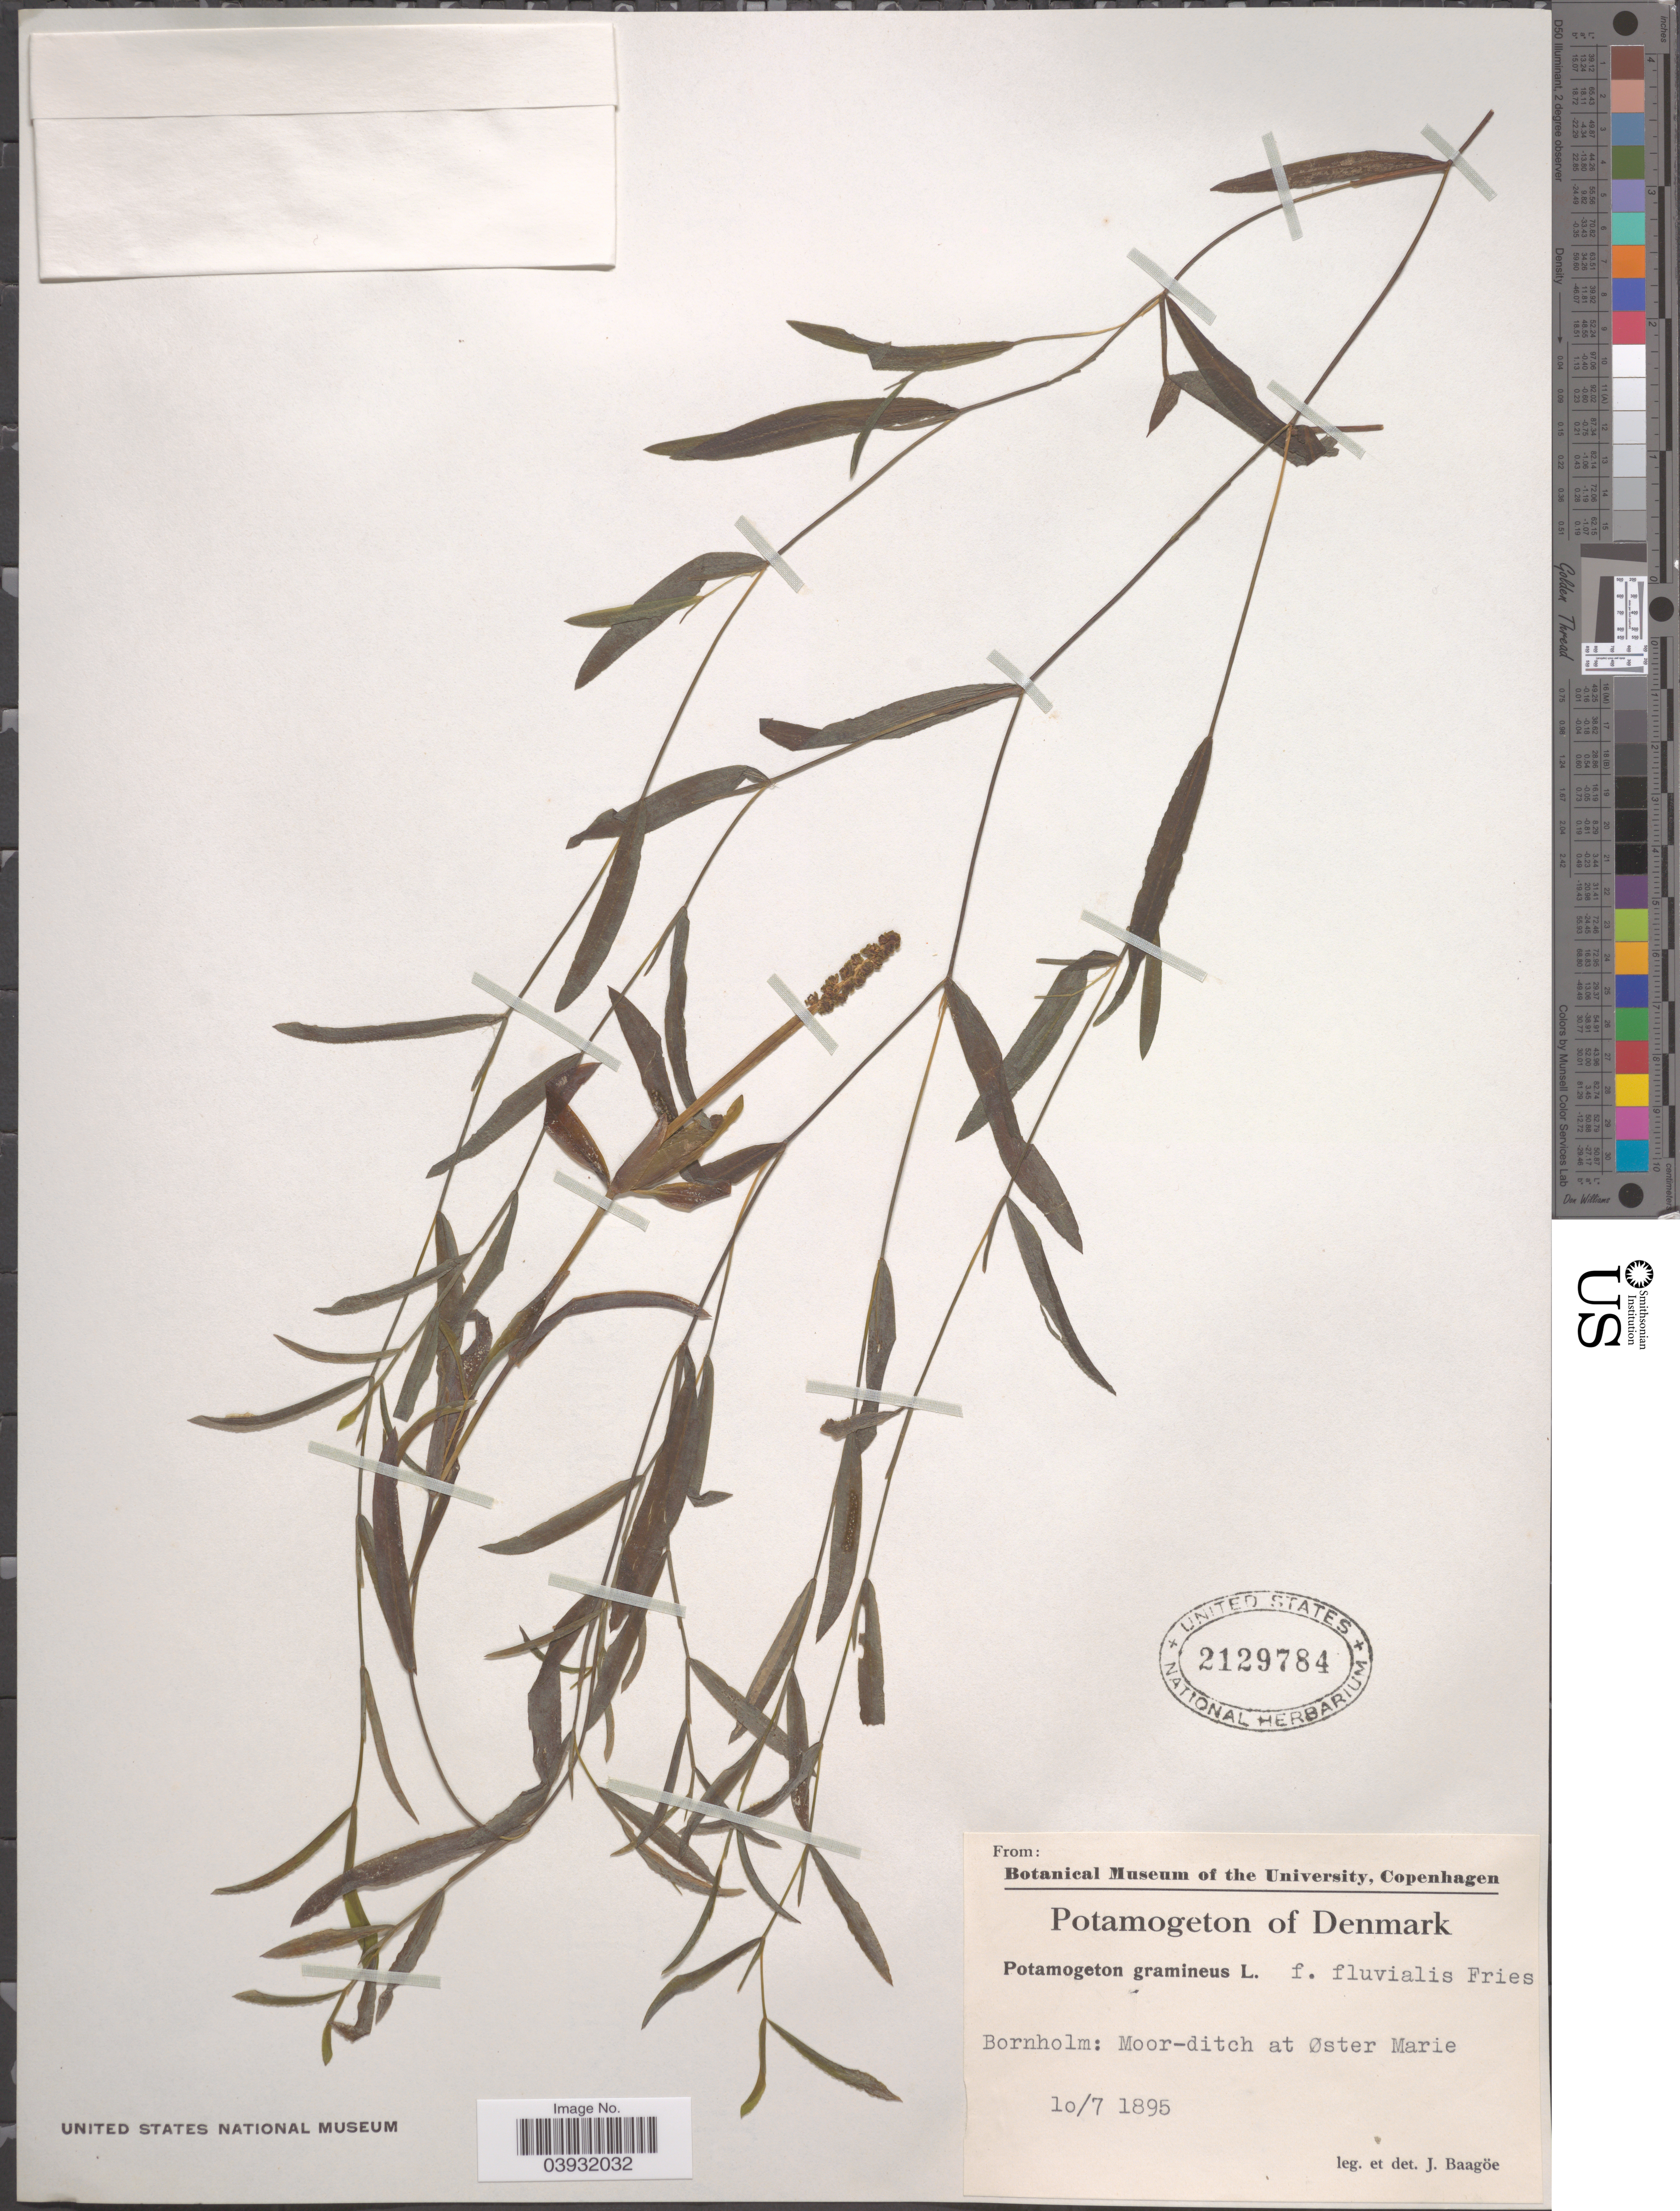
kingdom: Plantae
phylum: Tracheophyta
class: Liliopsida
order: Alismatales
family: Potamogetonaceae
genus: Potamogeton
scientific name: Potamogeton gramineus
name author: L.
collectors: J. Baagoe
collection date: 1895-07-10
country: Denmark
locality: Bornholm: Moor-ditch at Øster Marie.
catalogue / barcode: US 2129784